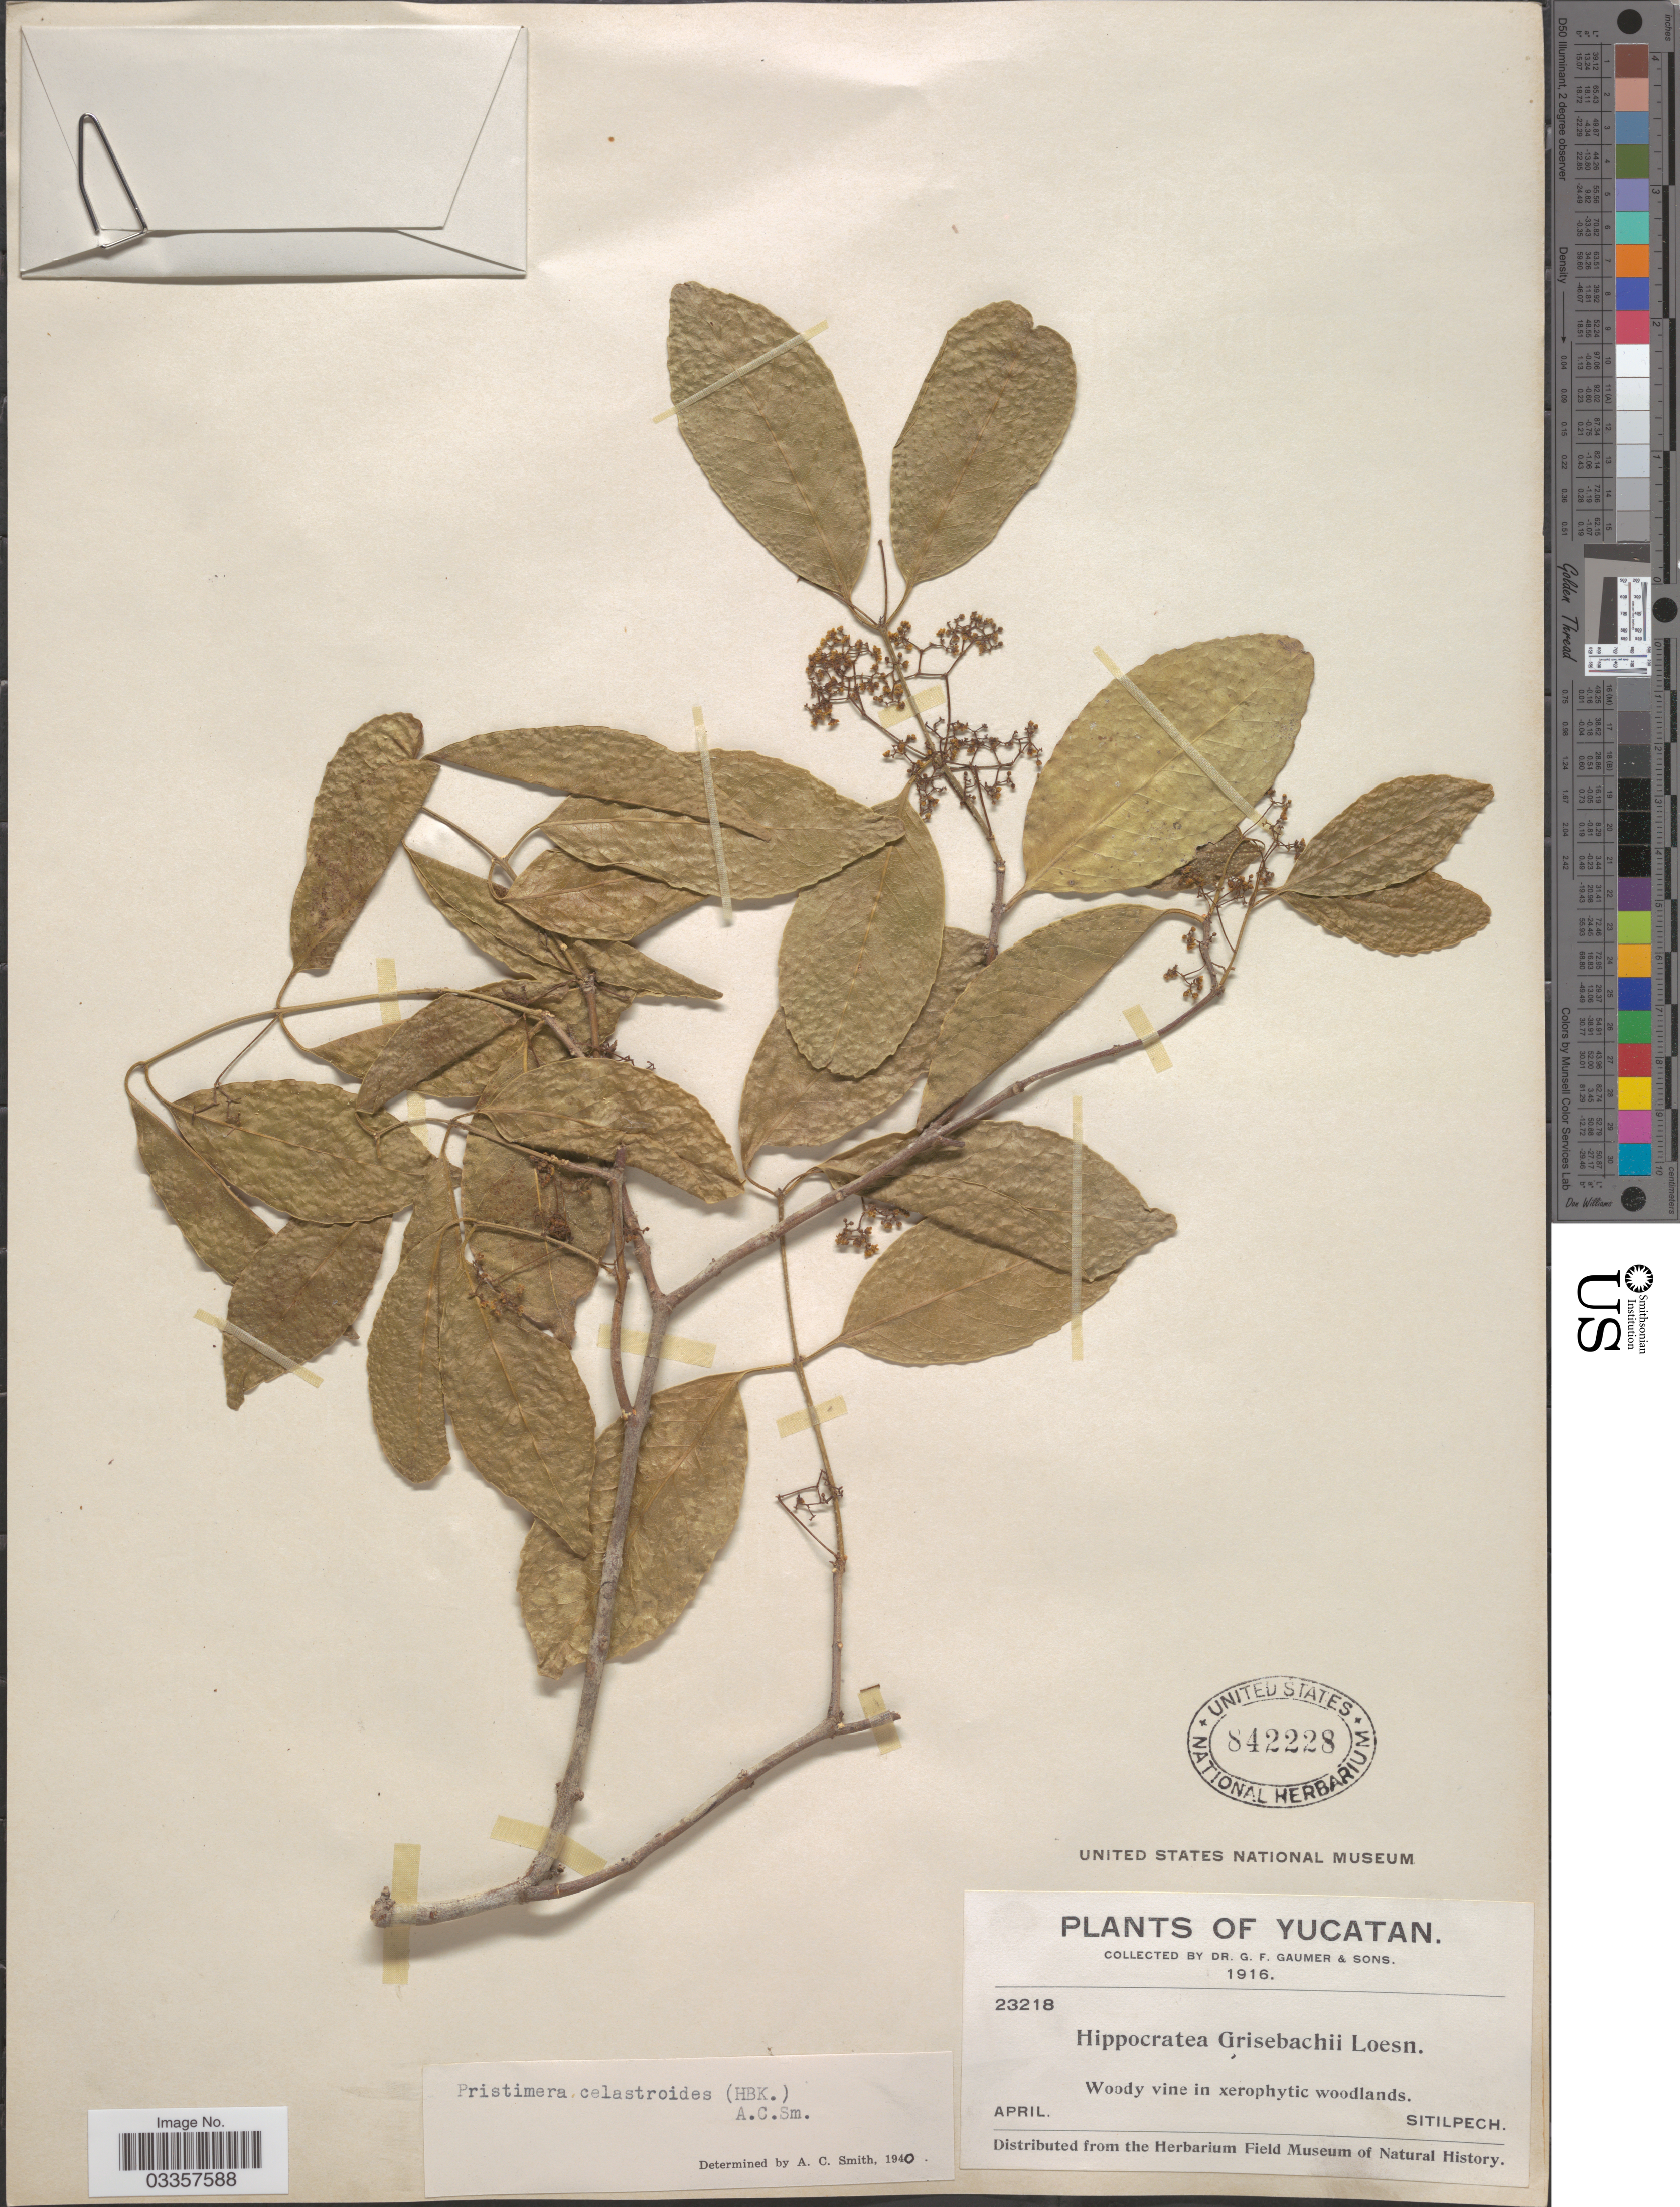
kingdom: Plantae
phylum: Tracheophyta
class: Magnoliopsida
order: Celastrales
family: Celastraceae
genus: Pristimera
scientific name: Pristimera celastroides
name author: (Kunth) A.C. Sm.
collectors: G. F. Gaumer & Sons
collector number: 23218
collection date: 1916-04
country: Mexico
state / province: Yucatán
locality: Sitilpech.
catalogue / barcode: US 842228